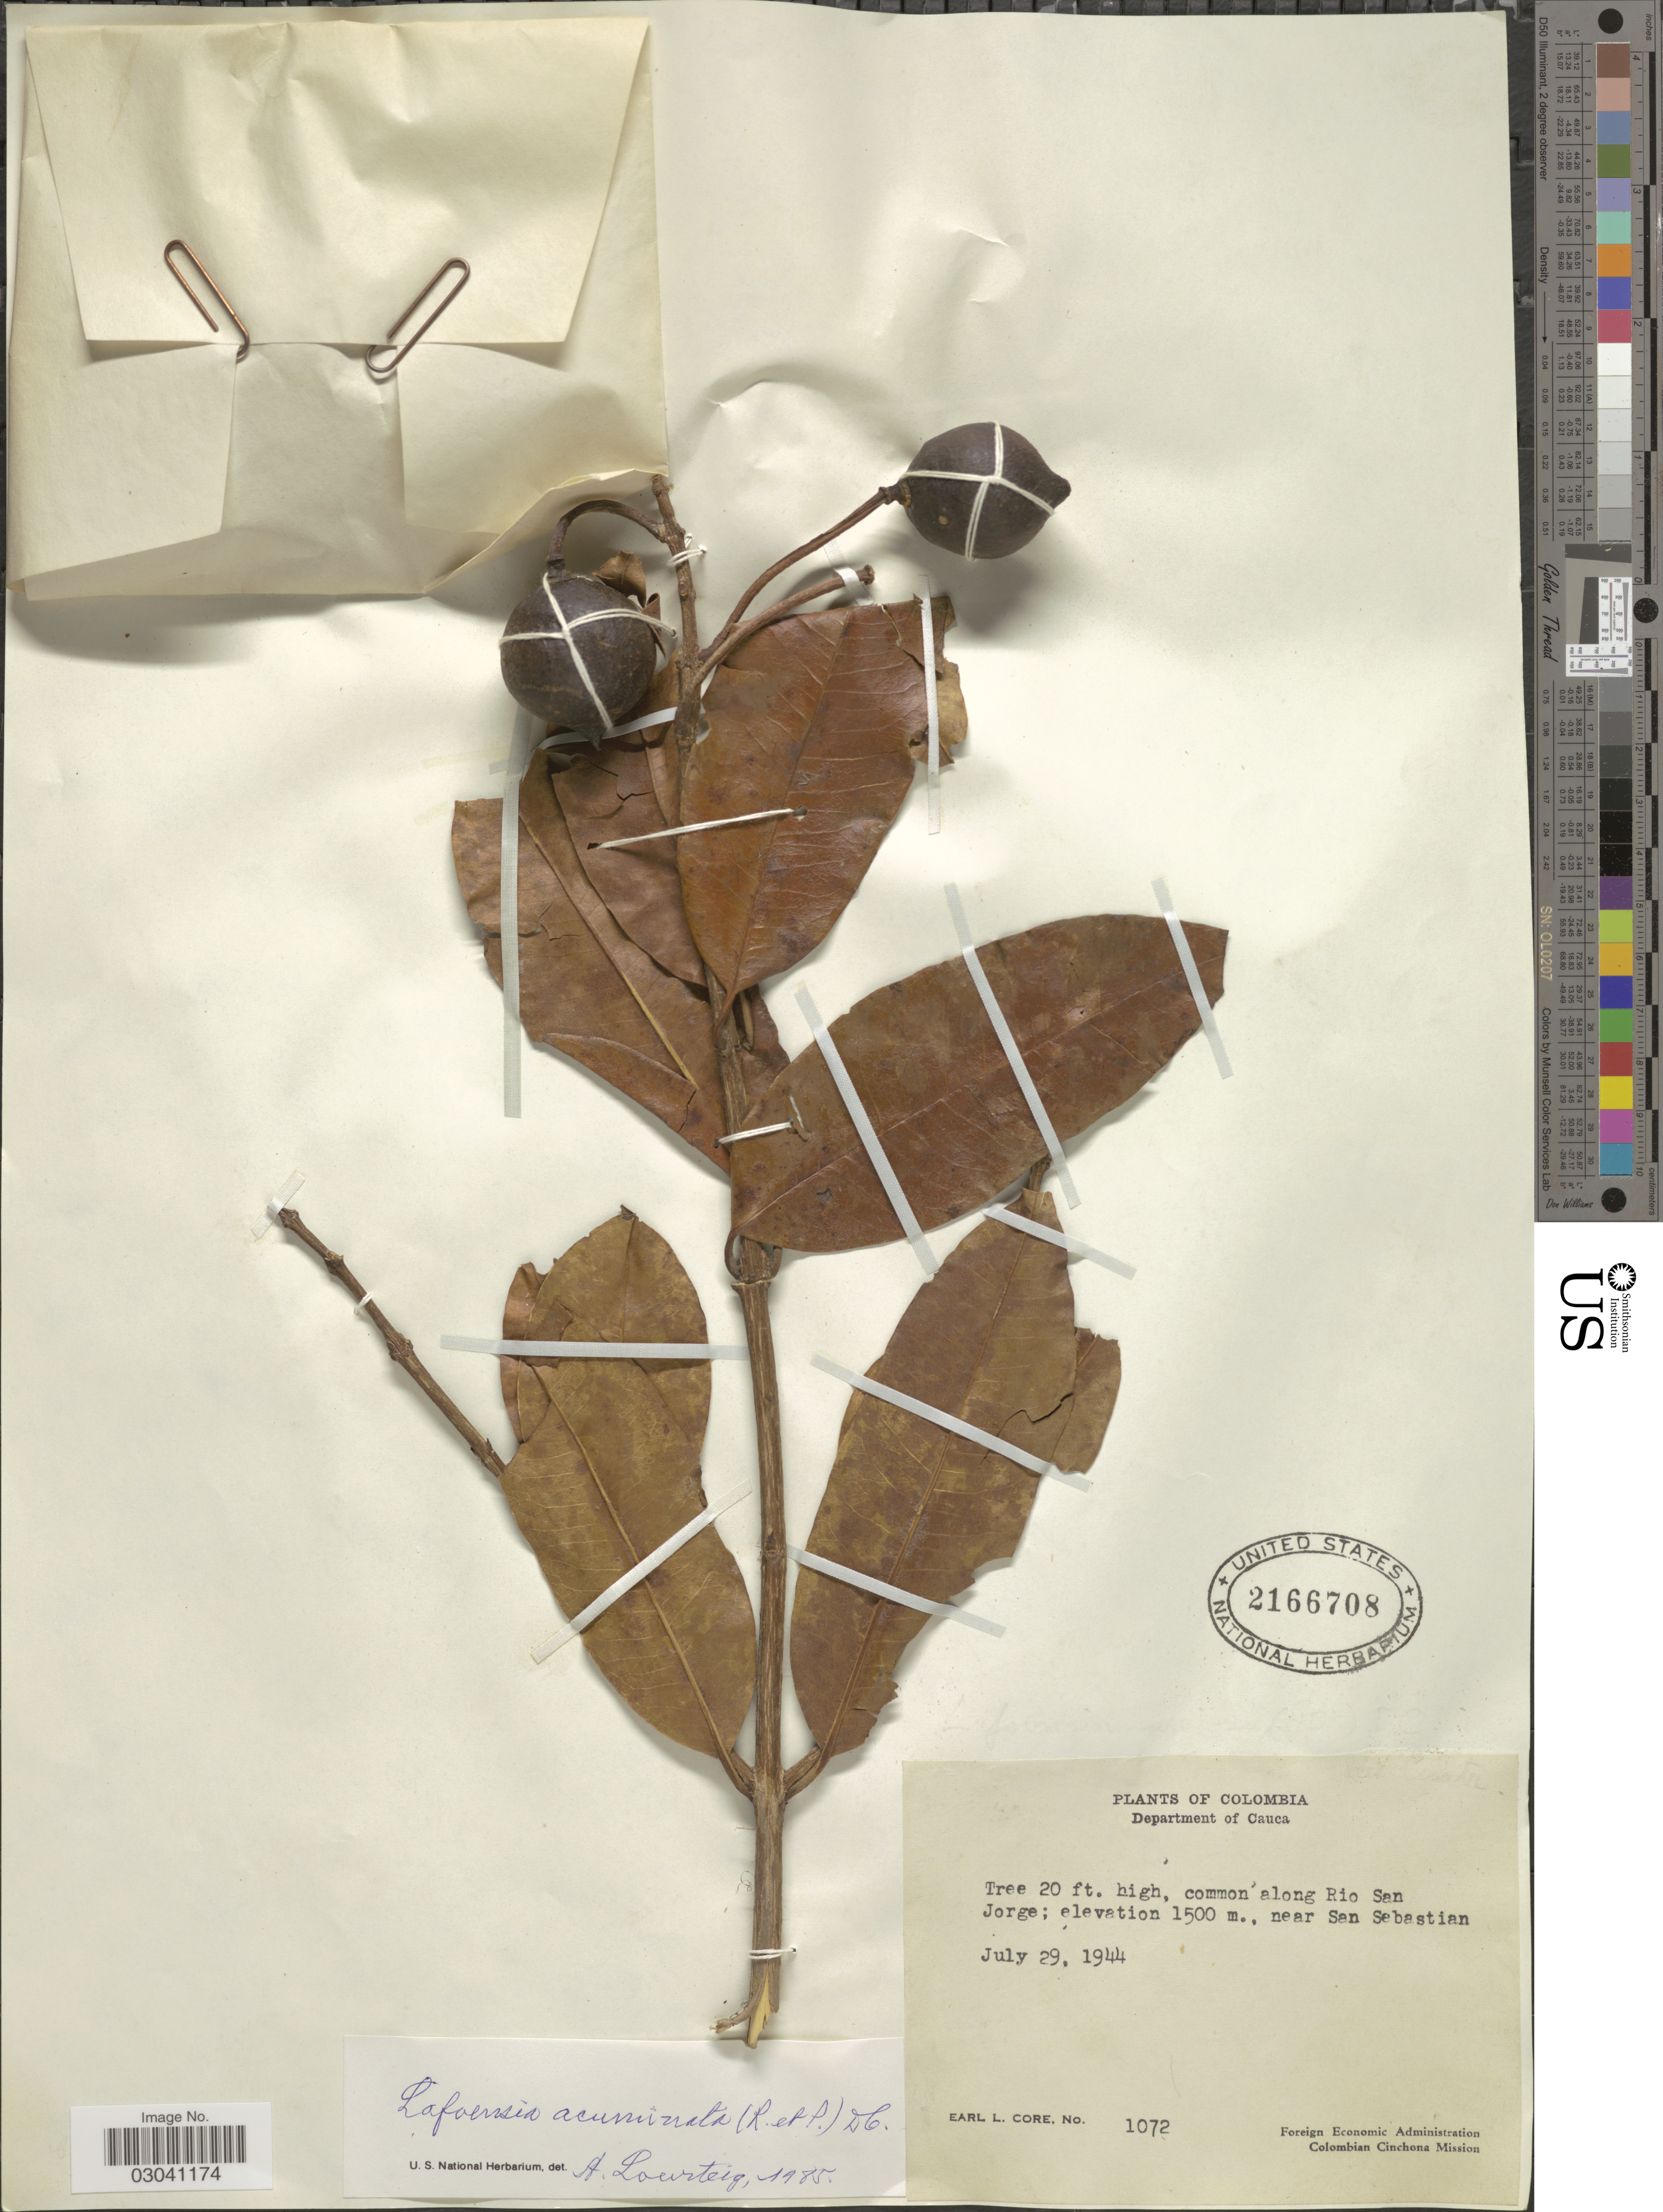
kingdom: Plantae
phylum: Tracheophyta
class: Magnoliopsida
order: Myrtales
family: Lythraceae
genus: Lafoensia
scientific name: Lafoensia acuminata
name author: (Ruiz & Pav.) DC.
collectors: E. L. Core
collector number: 1072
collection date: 1944-07-29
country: Colombia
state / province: Cauca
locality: Department of Cauca, common along Rio San Jorge, near San Sebastian.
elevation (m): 1500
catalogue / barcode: US 2166708